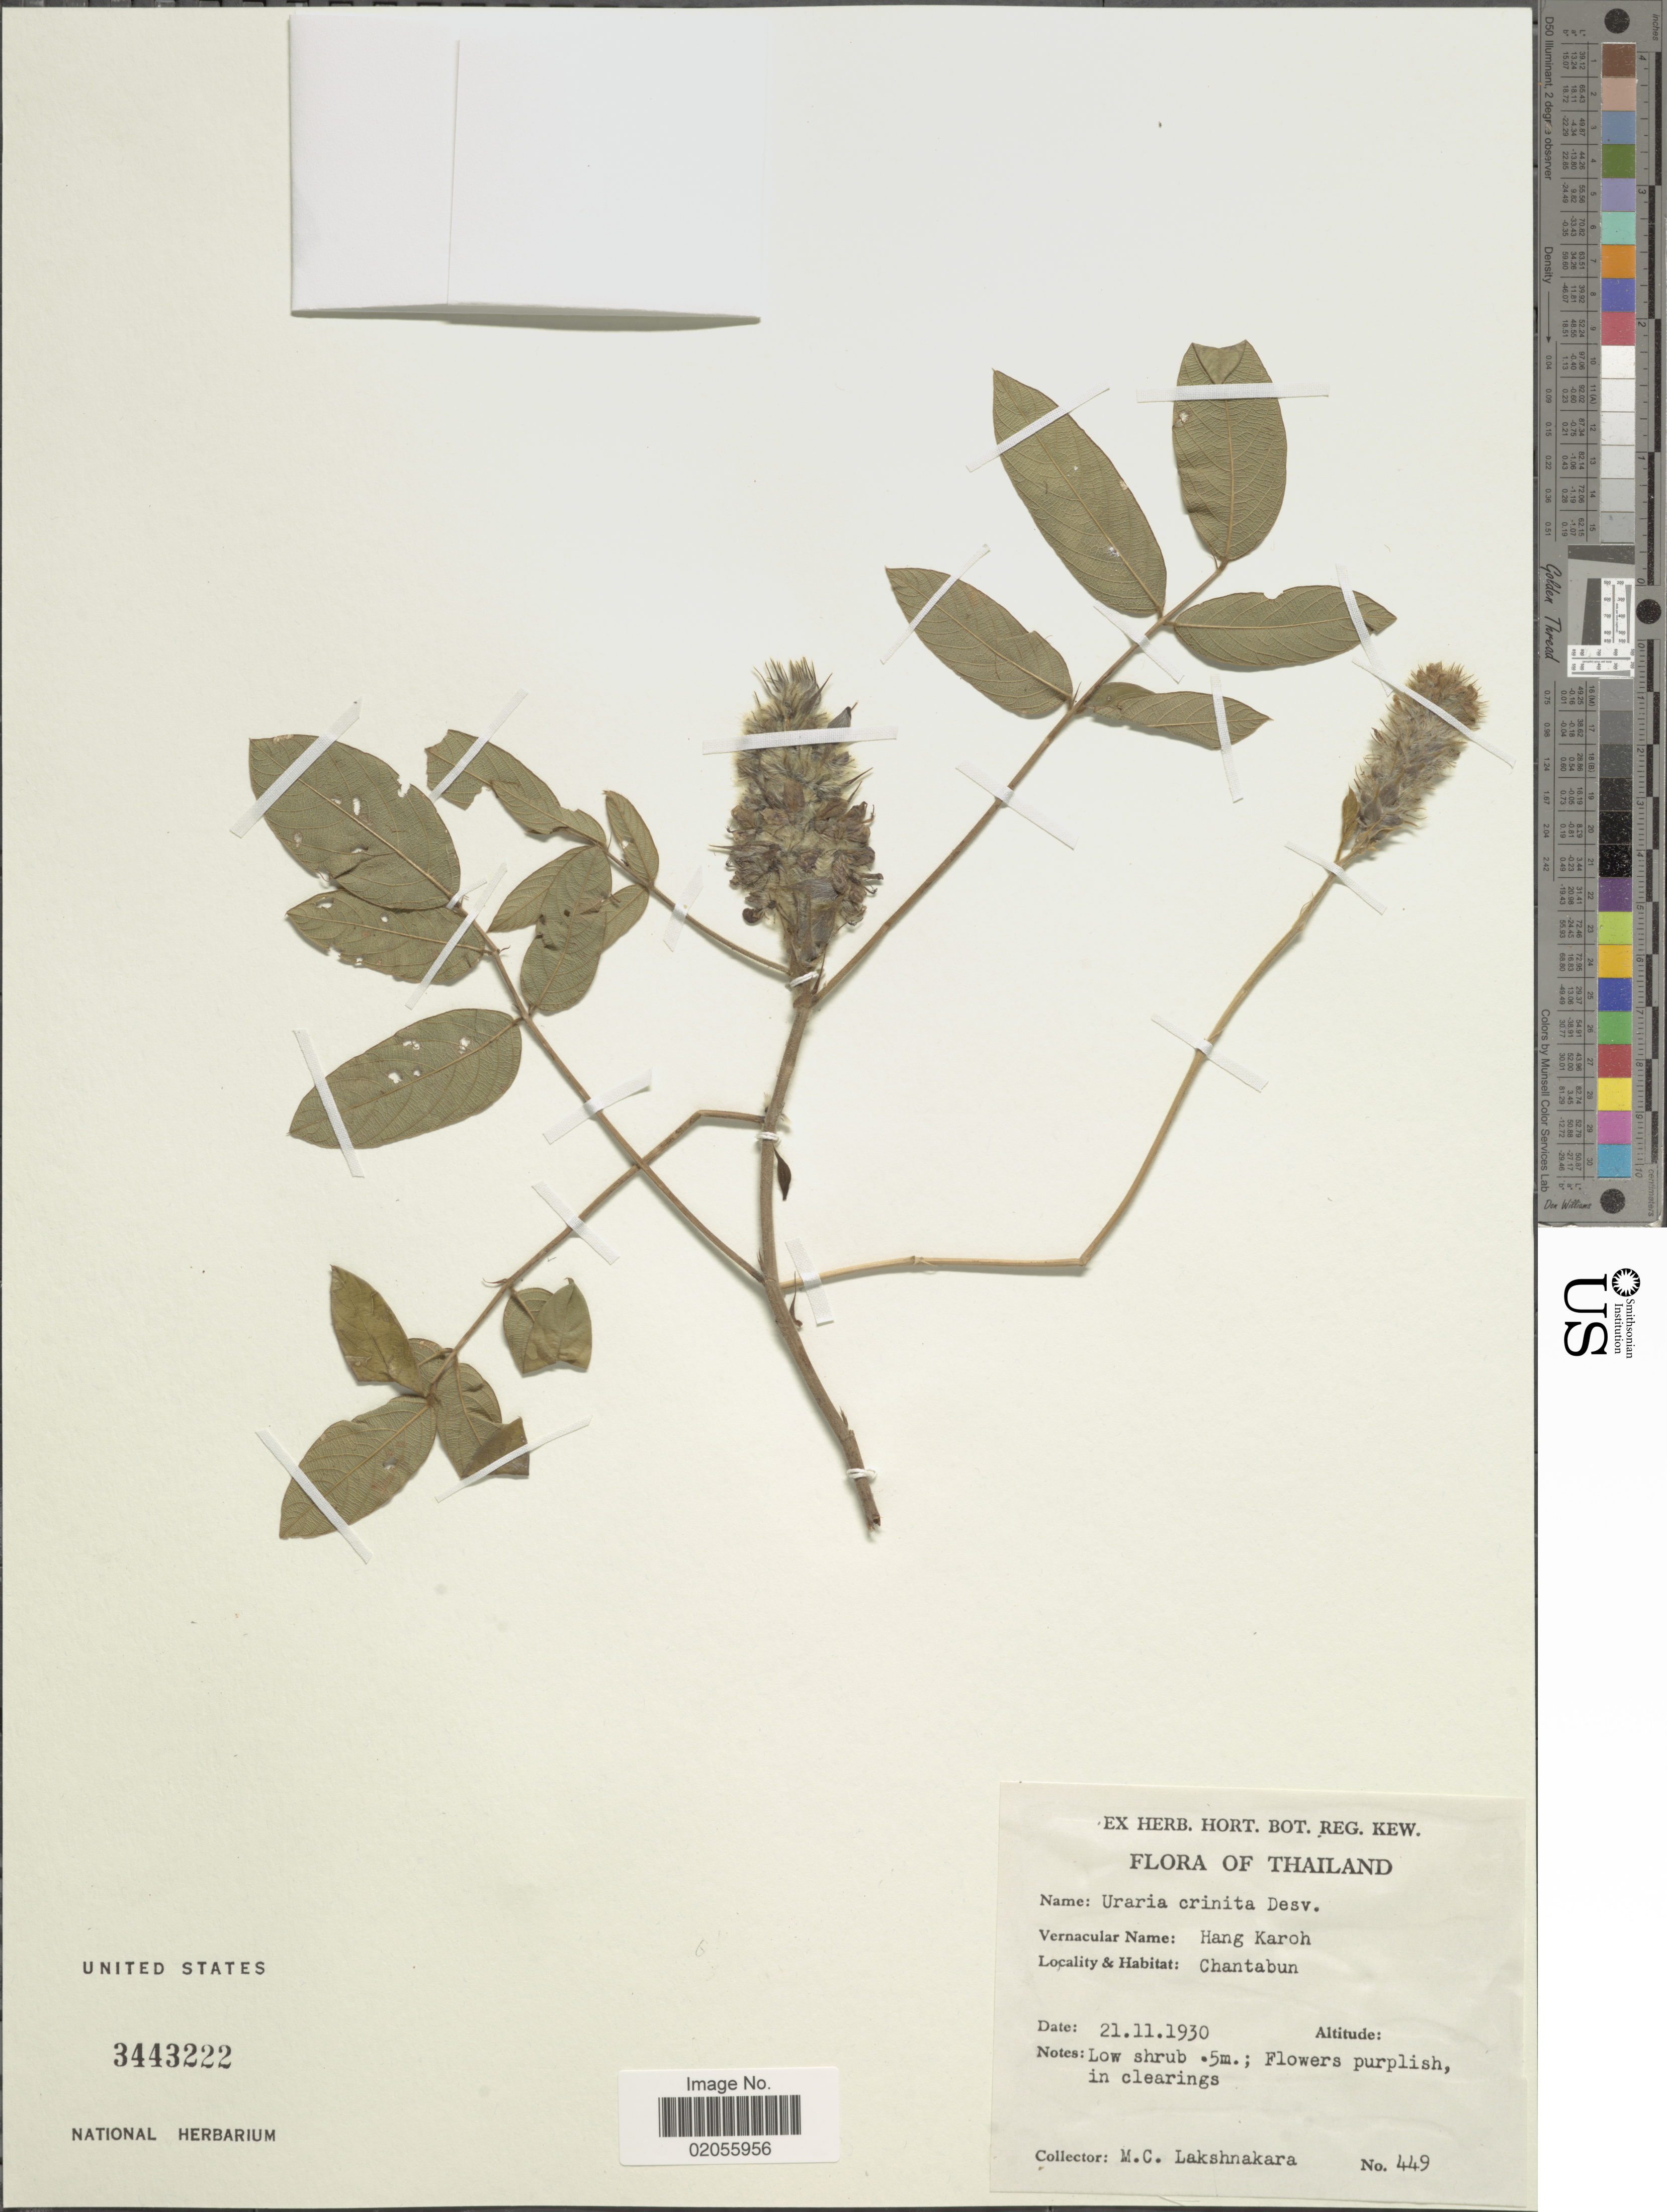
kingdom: Plantae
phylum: Tracheophyta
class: Magnoliopsida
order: Fabales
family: Fabaceae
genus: Uraria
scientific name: Uraria crinita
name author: (L.) Desv.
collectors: M. Lakshnakara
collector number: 449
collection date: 1930-11-21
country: Thailand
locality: Chantabun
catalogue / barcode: US 3443222